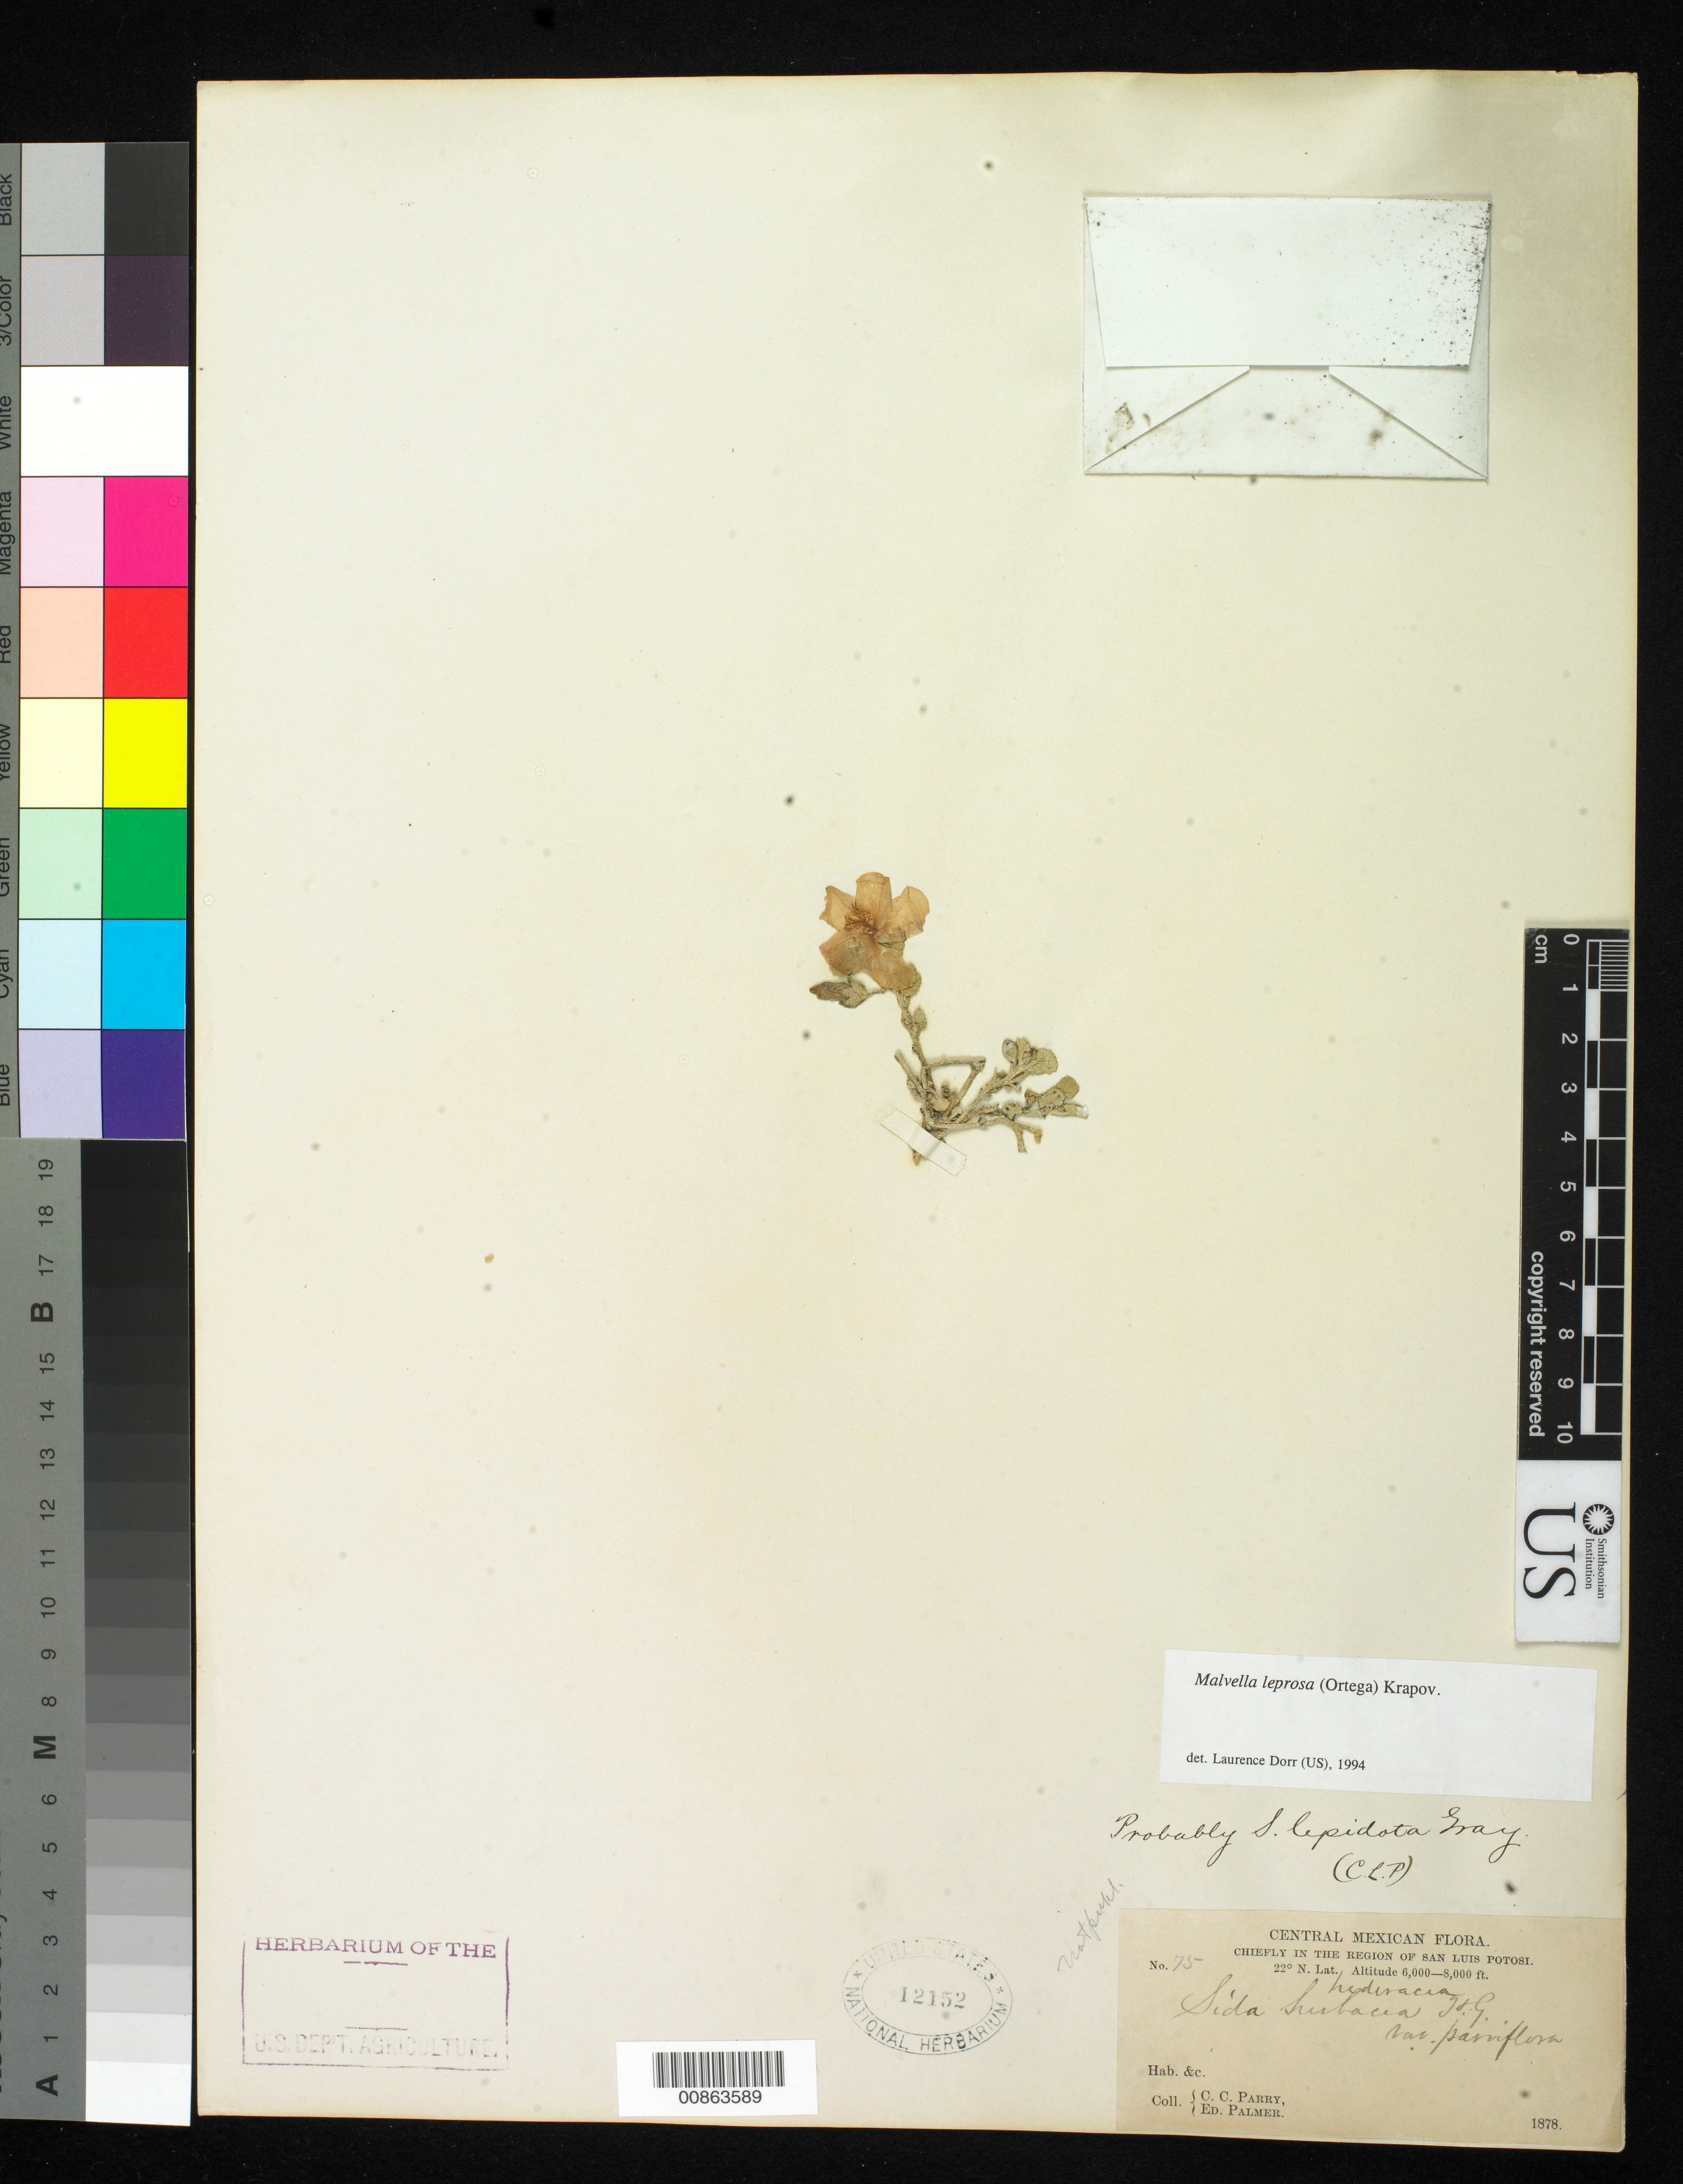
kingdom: Plantae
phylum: Tracheophyta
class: Magnoliopsida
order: Malvales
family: Malvaceae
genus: Malvella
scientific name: Malvella leprosa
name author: (Ortega) Krapov.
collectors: C. C. Parry & E. Palmer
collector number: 75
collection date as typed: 1878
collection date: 1878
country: Mexico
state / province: San Luis Potosí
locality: Chiefly in the region of San Luis Potosí.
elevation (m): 1829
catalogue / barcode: US 12152